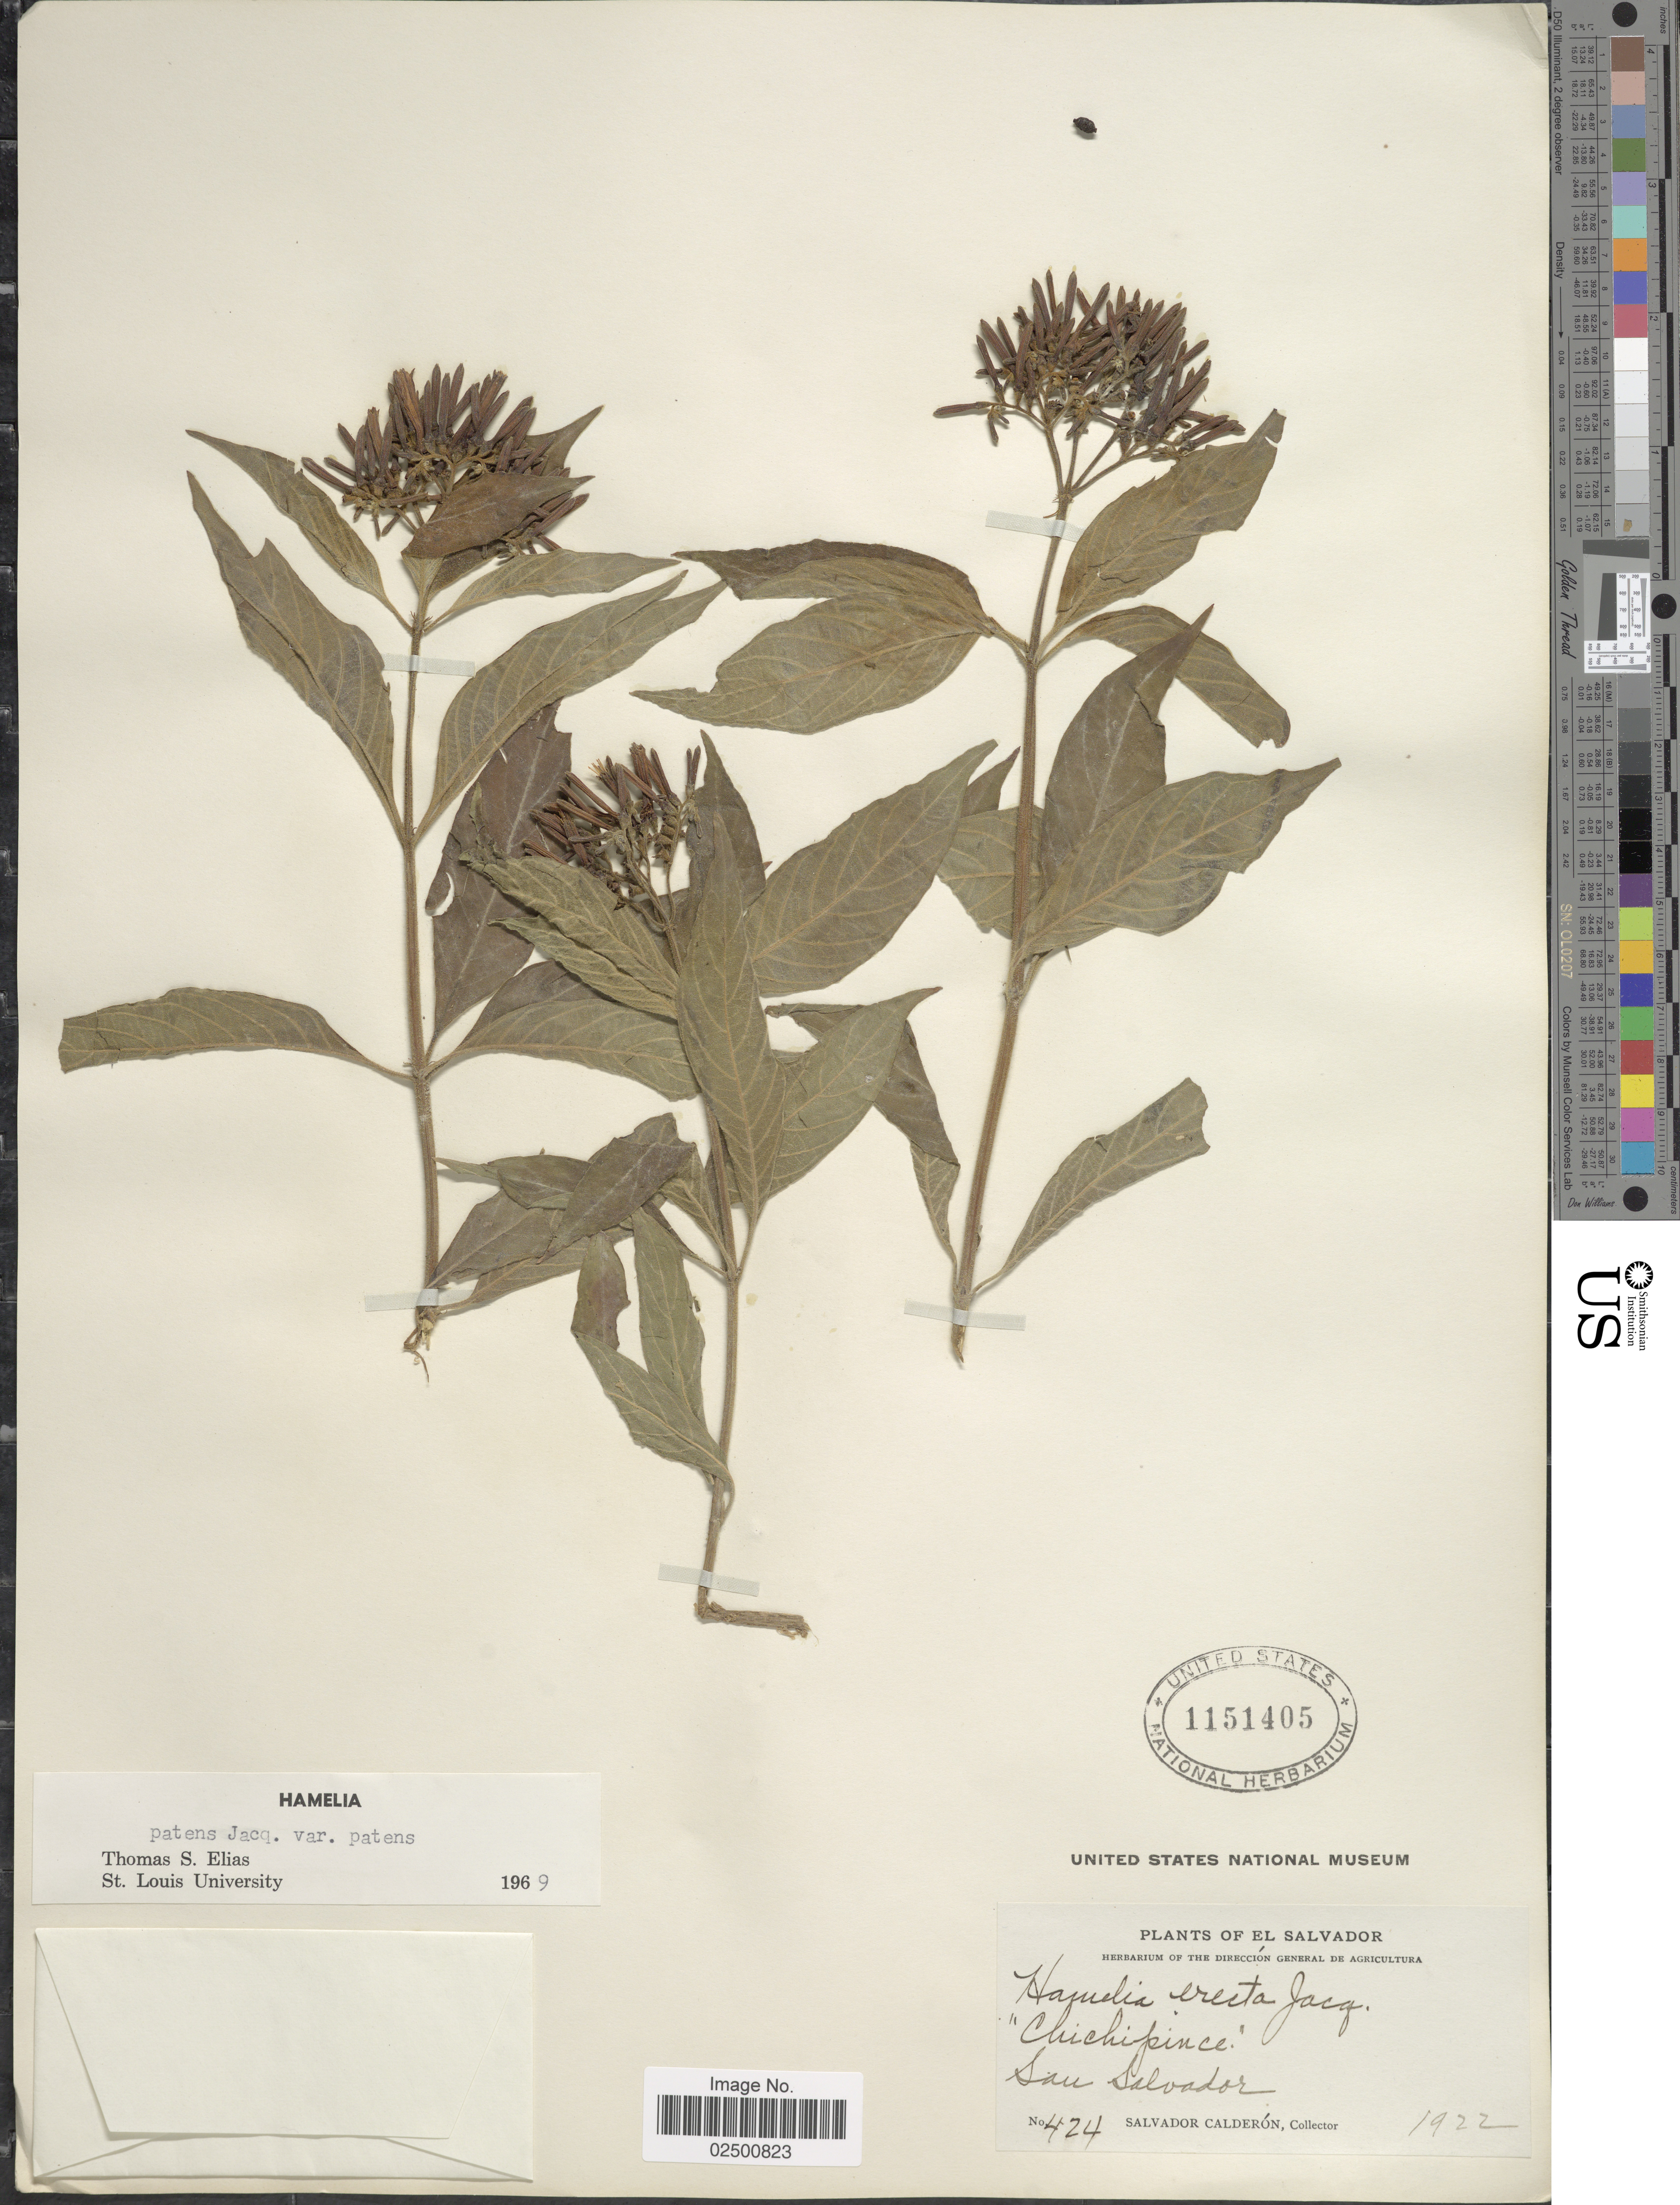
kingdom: Plantae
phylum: Tracheophyta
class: Magnoliopsida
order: Gentianales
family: Rubiaceae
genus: Hamelia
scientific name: Hamelia patens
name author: Jacq.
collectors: S. Calderón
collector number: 424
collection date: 1922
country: El Salvador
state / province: San Salvador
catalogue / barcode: US 1151405